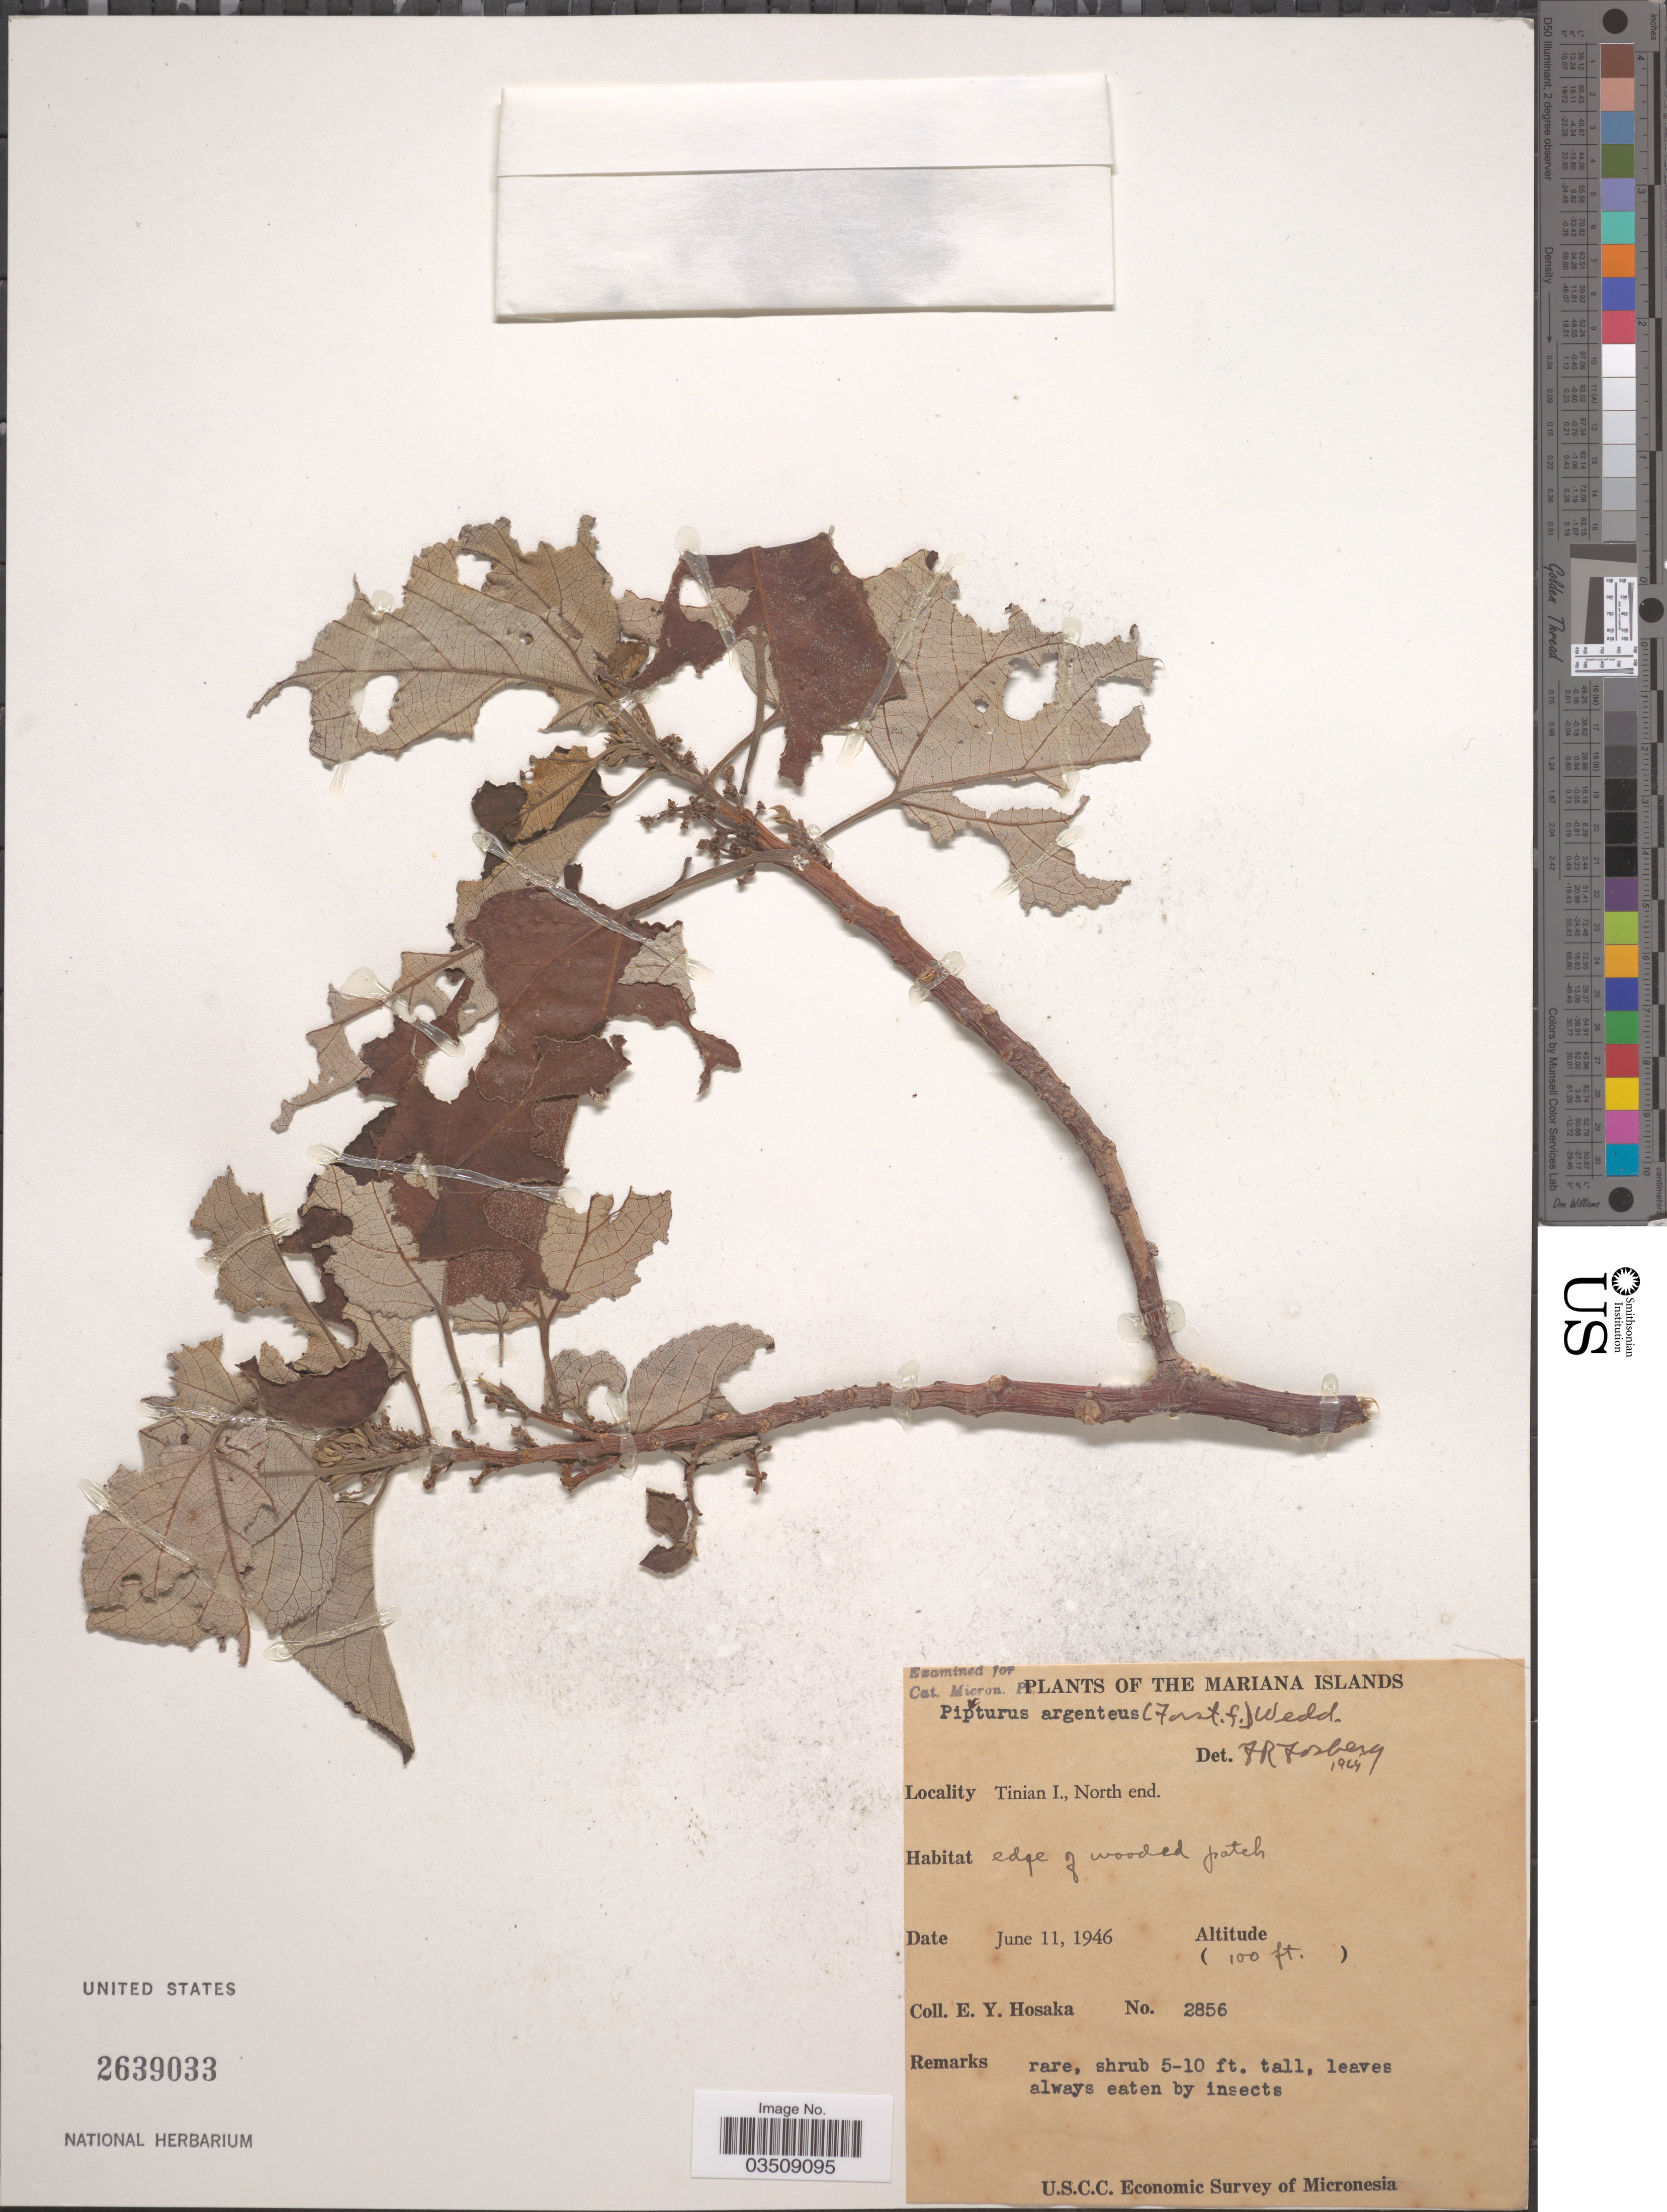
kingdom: Plantae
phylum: Tracheophyta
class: Magnoliopsida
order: Rosales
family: Urticaceae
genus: Pipturus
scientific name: Pipturus argenteus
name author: (G. Forst.) Wedd.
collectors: E. Y. Hosaka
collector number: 2856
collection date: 1946-06-11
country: Northern Mariana Islands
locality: Mariana Islands. Tinian I., North end. Edge of wooded patch.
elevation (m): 30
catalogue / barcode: US 2639033